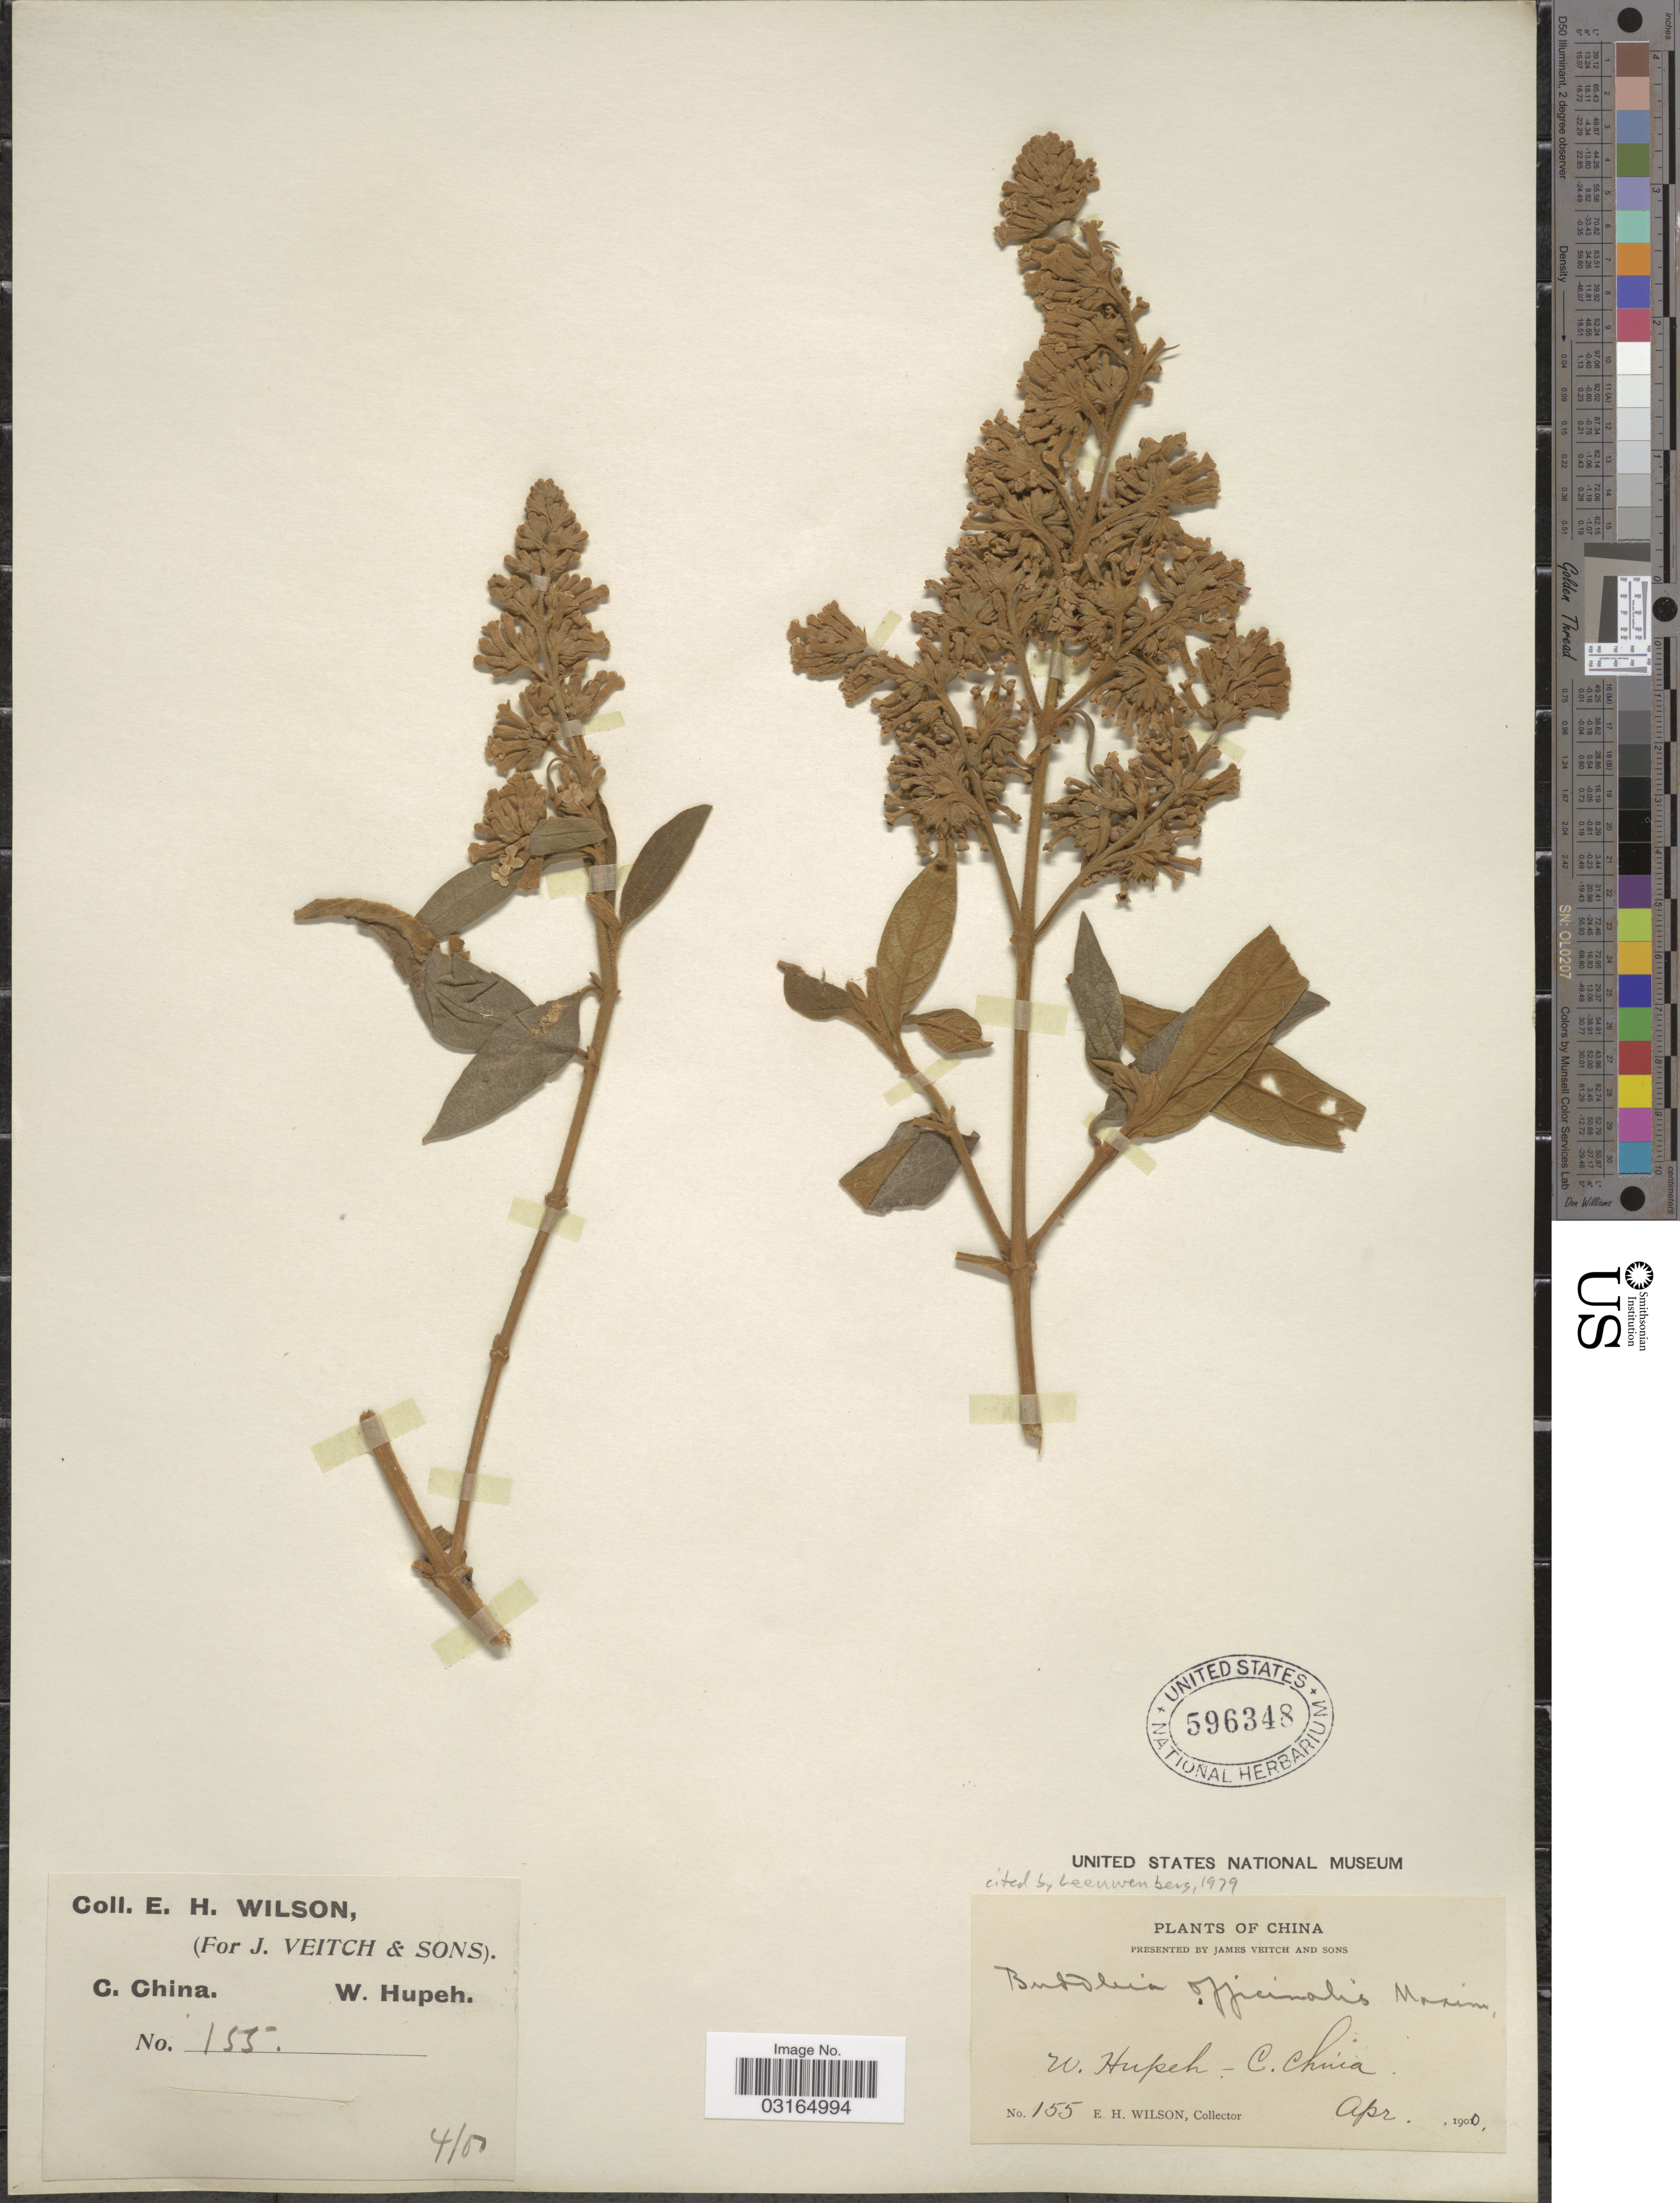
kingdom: Plantae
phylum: Tracheophyta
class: Magnoliopsida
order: Lamiales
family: Scrophulariaceae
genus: Buddleja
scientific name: Buddleja officinalis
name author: Maxim.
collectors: E. Wilson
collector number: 155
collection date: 1900-04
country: China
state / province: Hubei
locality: C. China W. Hupeh.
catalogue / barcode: US 596348